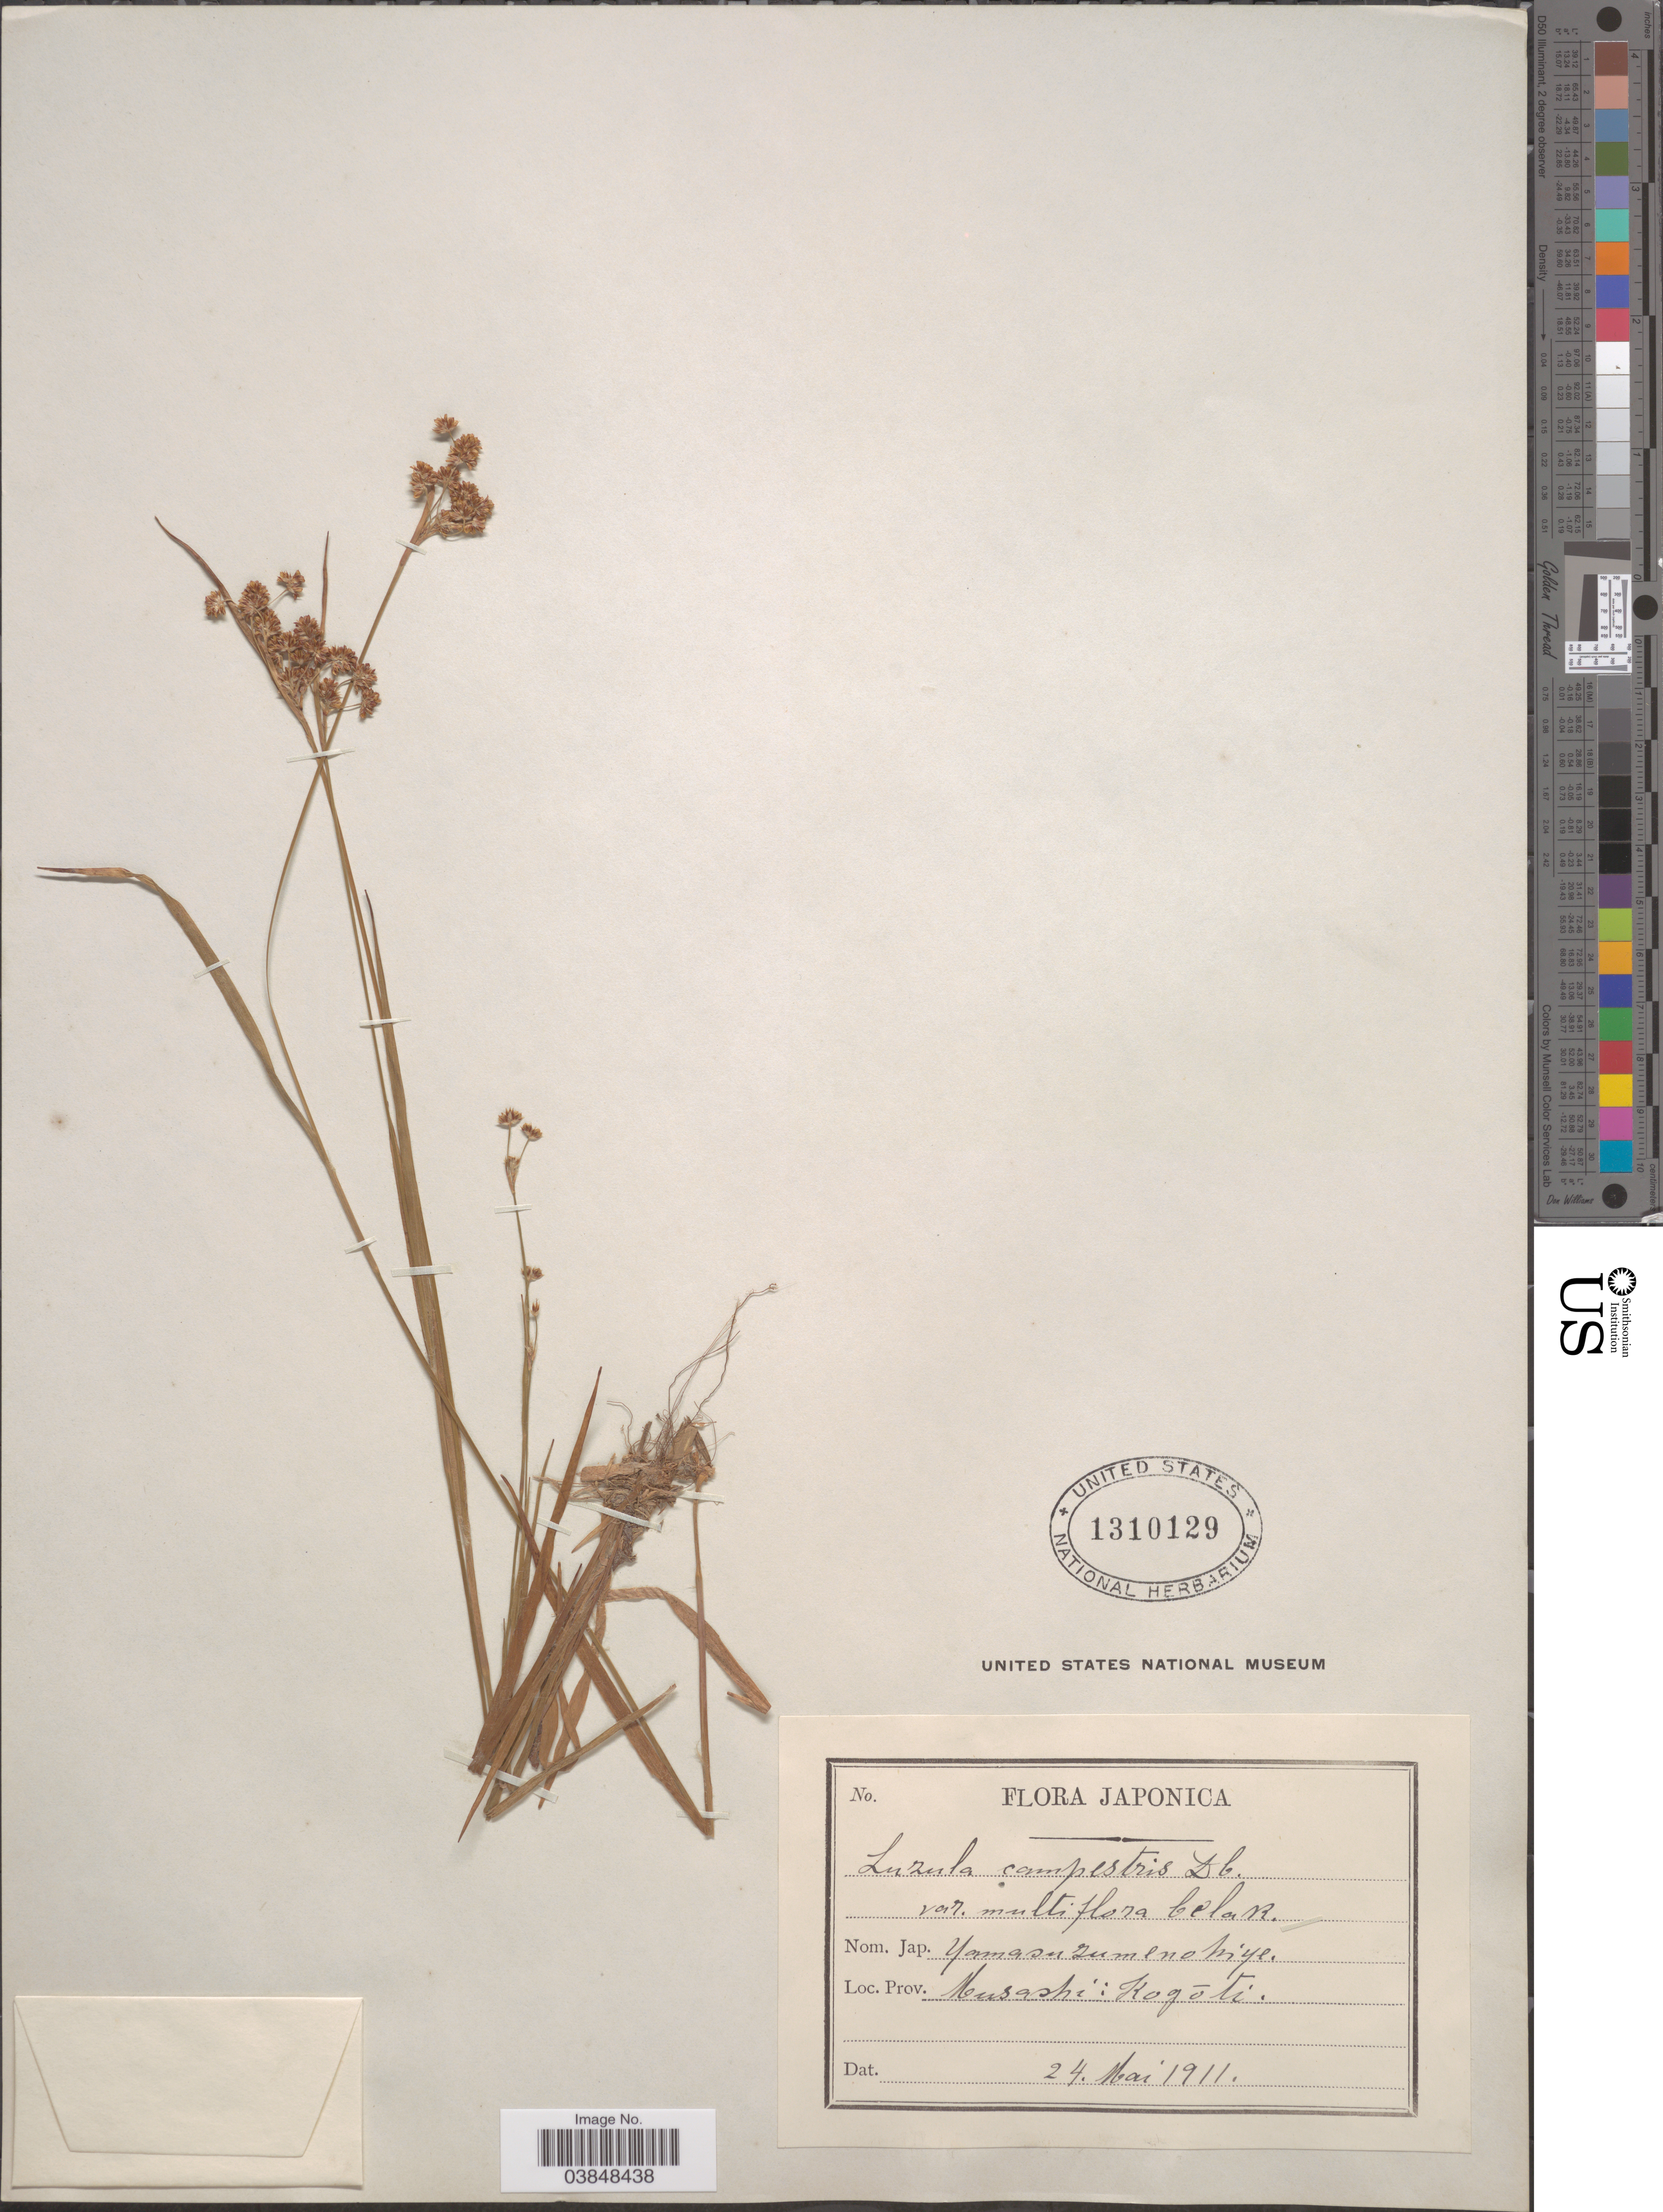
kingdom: Plantae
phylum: Tracheophyta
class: Liliopsida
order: Poales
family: Juncaceae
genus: Luzula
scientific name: Luzula multiflora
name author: (Ehrh.) Lej.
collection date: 1911-05-24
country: Japan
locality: Loc. Prov. Musashi: Kogōti.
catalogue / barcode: US 1310129